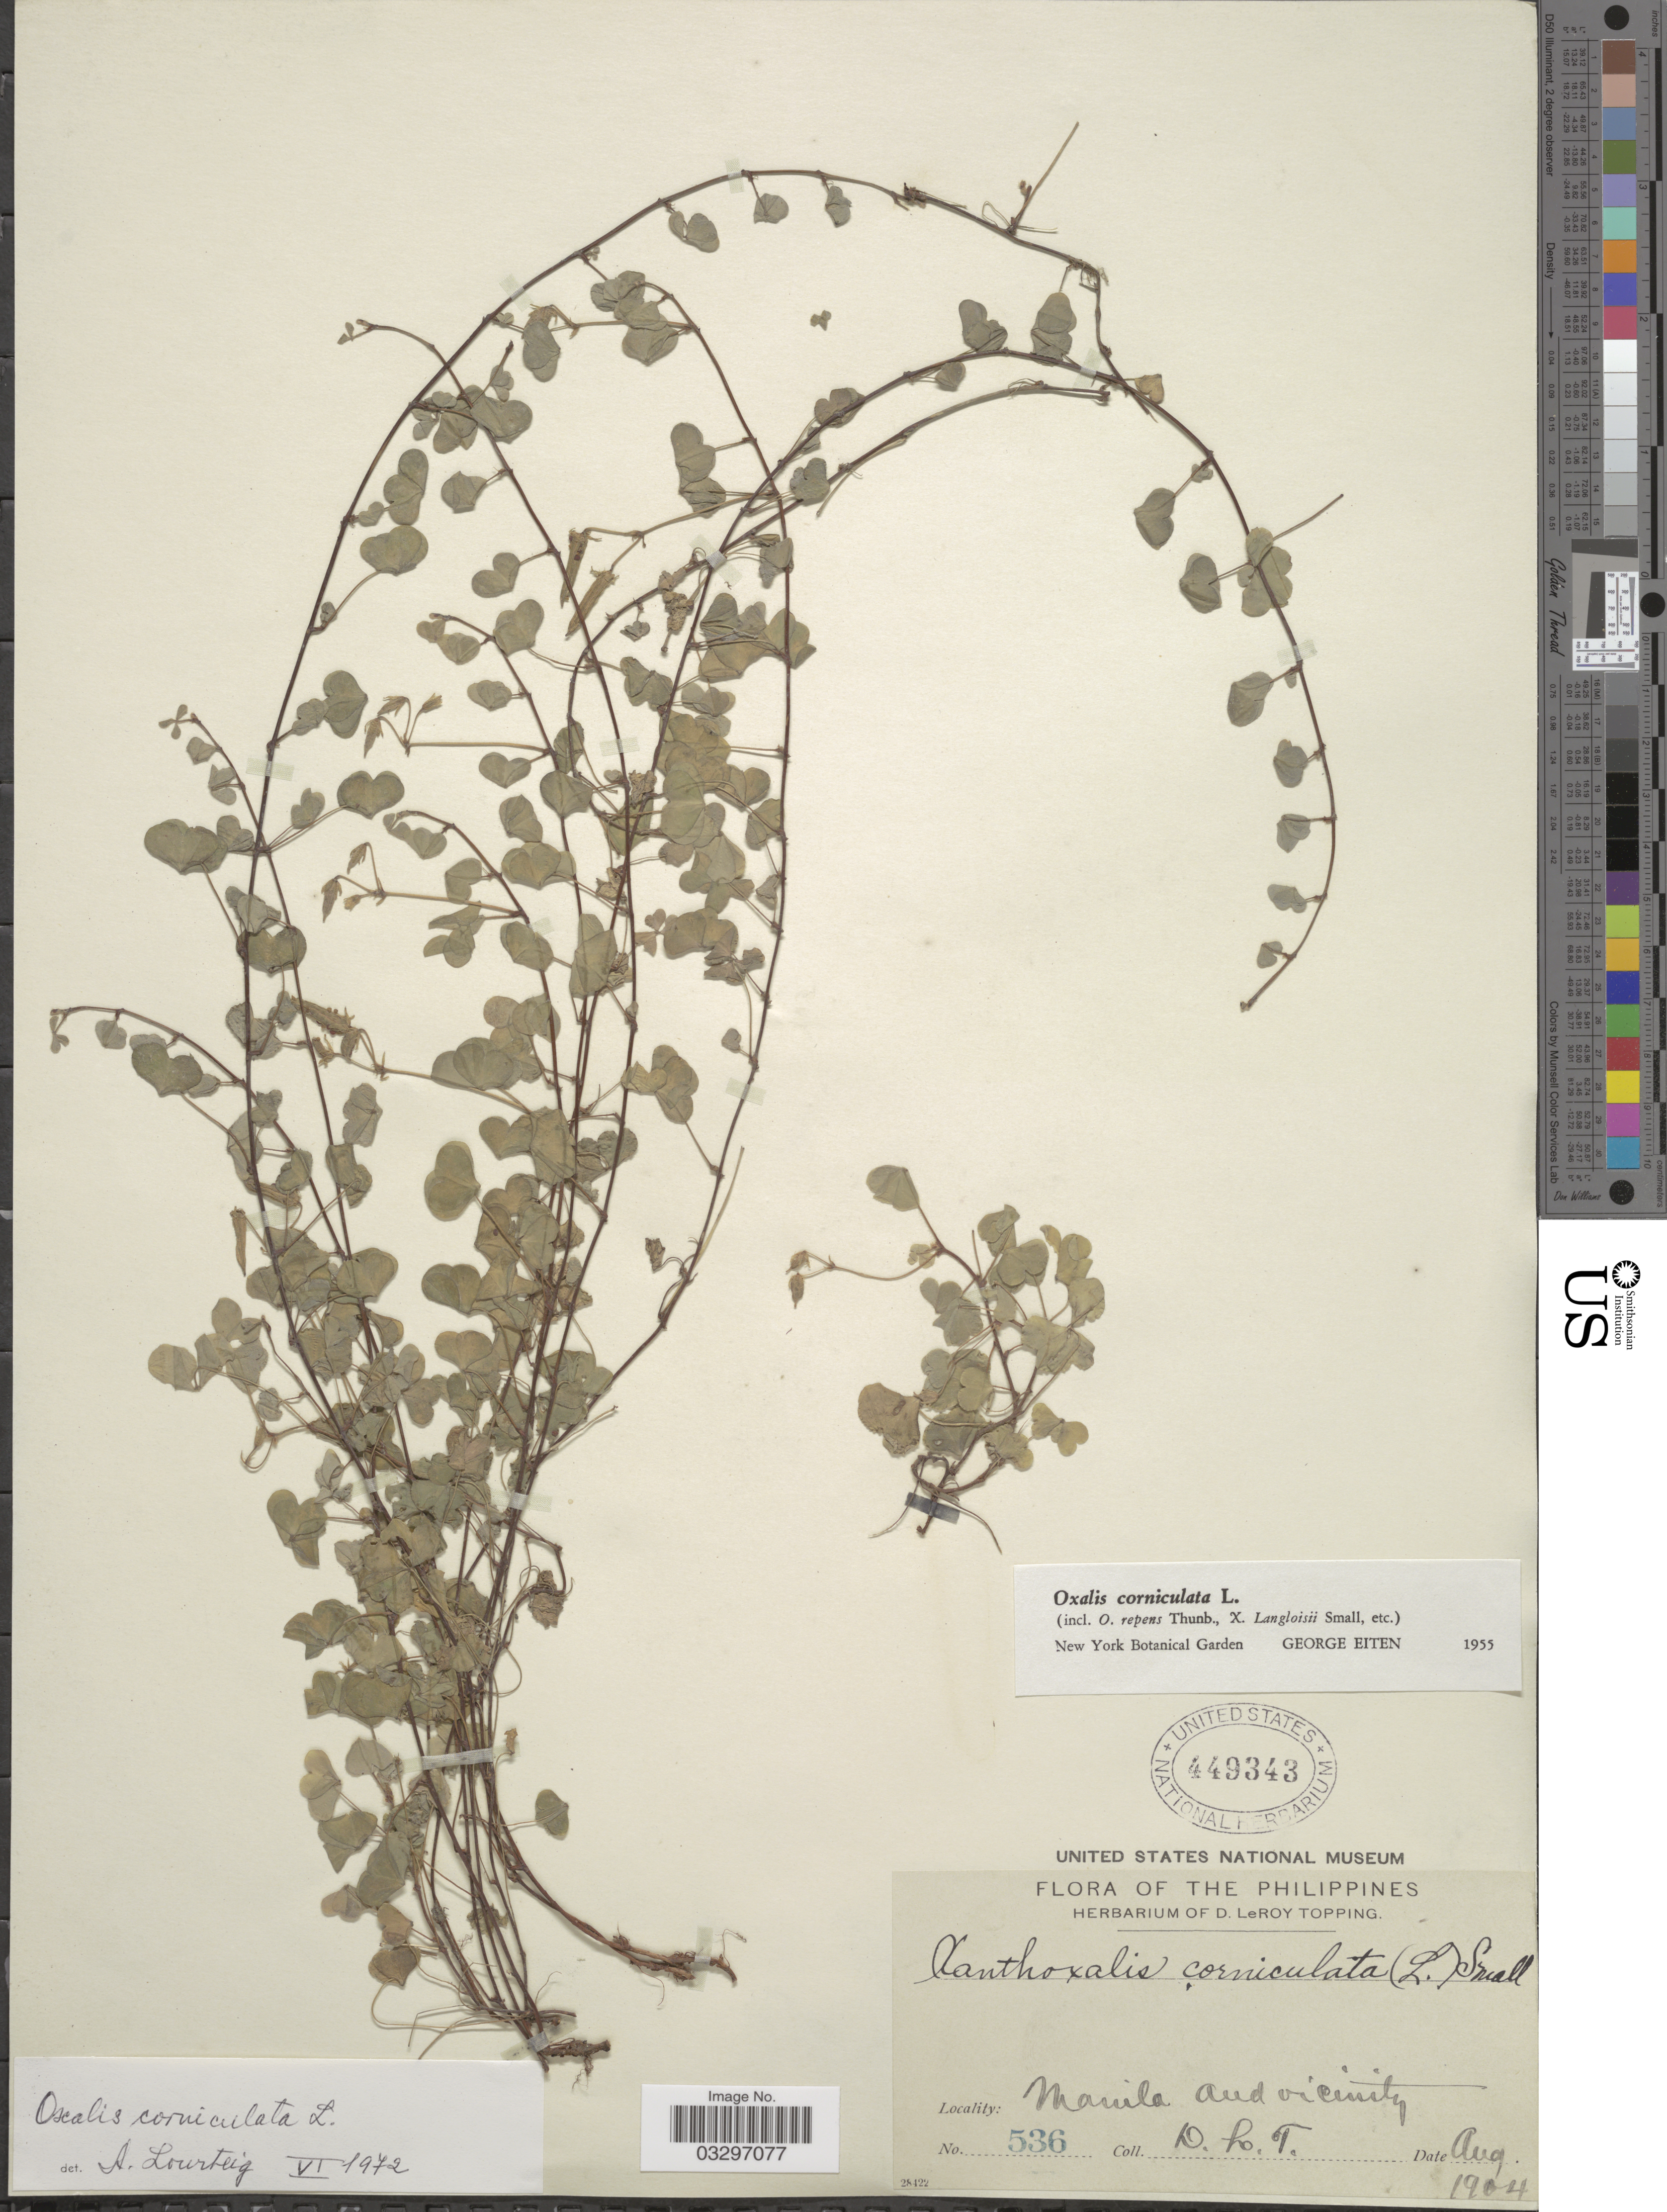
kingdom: Plantae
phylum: Tracheophyta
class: Magnoliopsida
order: Oxalidales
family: Oxalidaceae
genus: Oxalis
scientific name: Oxalis corniculata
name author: L.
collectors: D. L. Topping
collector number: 536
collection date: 1904-08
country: Philippines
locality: Manila and vicinity.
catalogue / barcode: US 449343